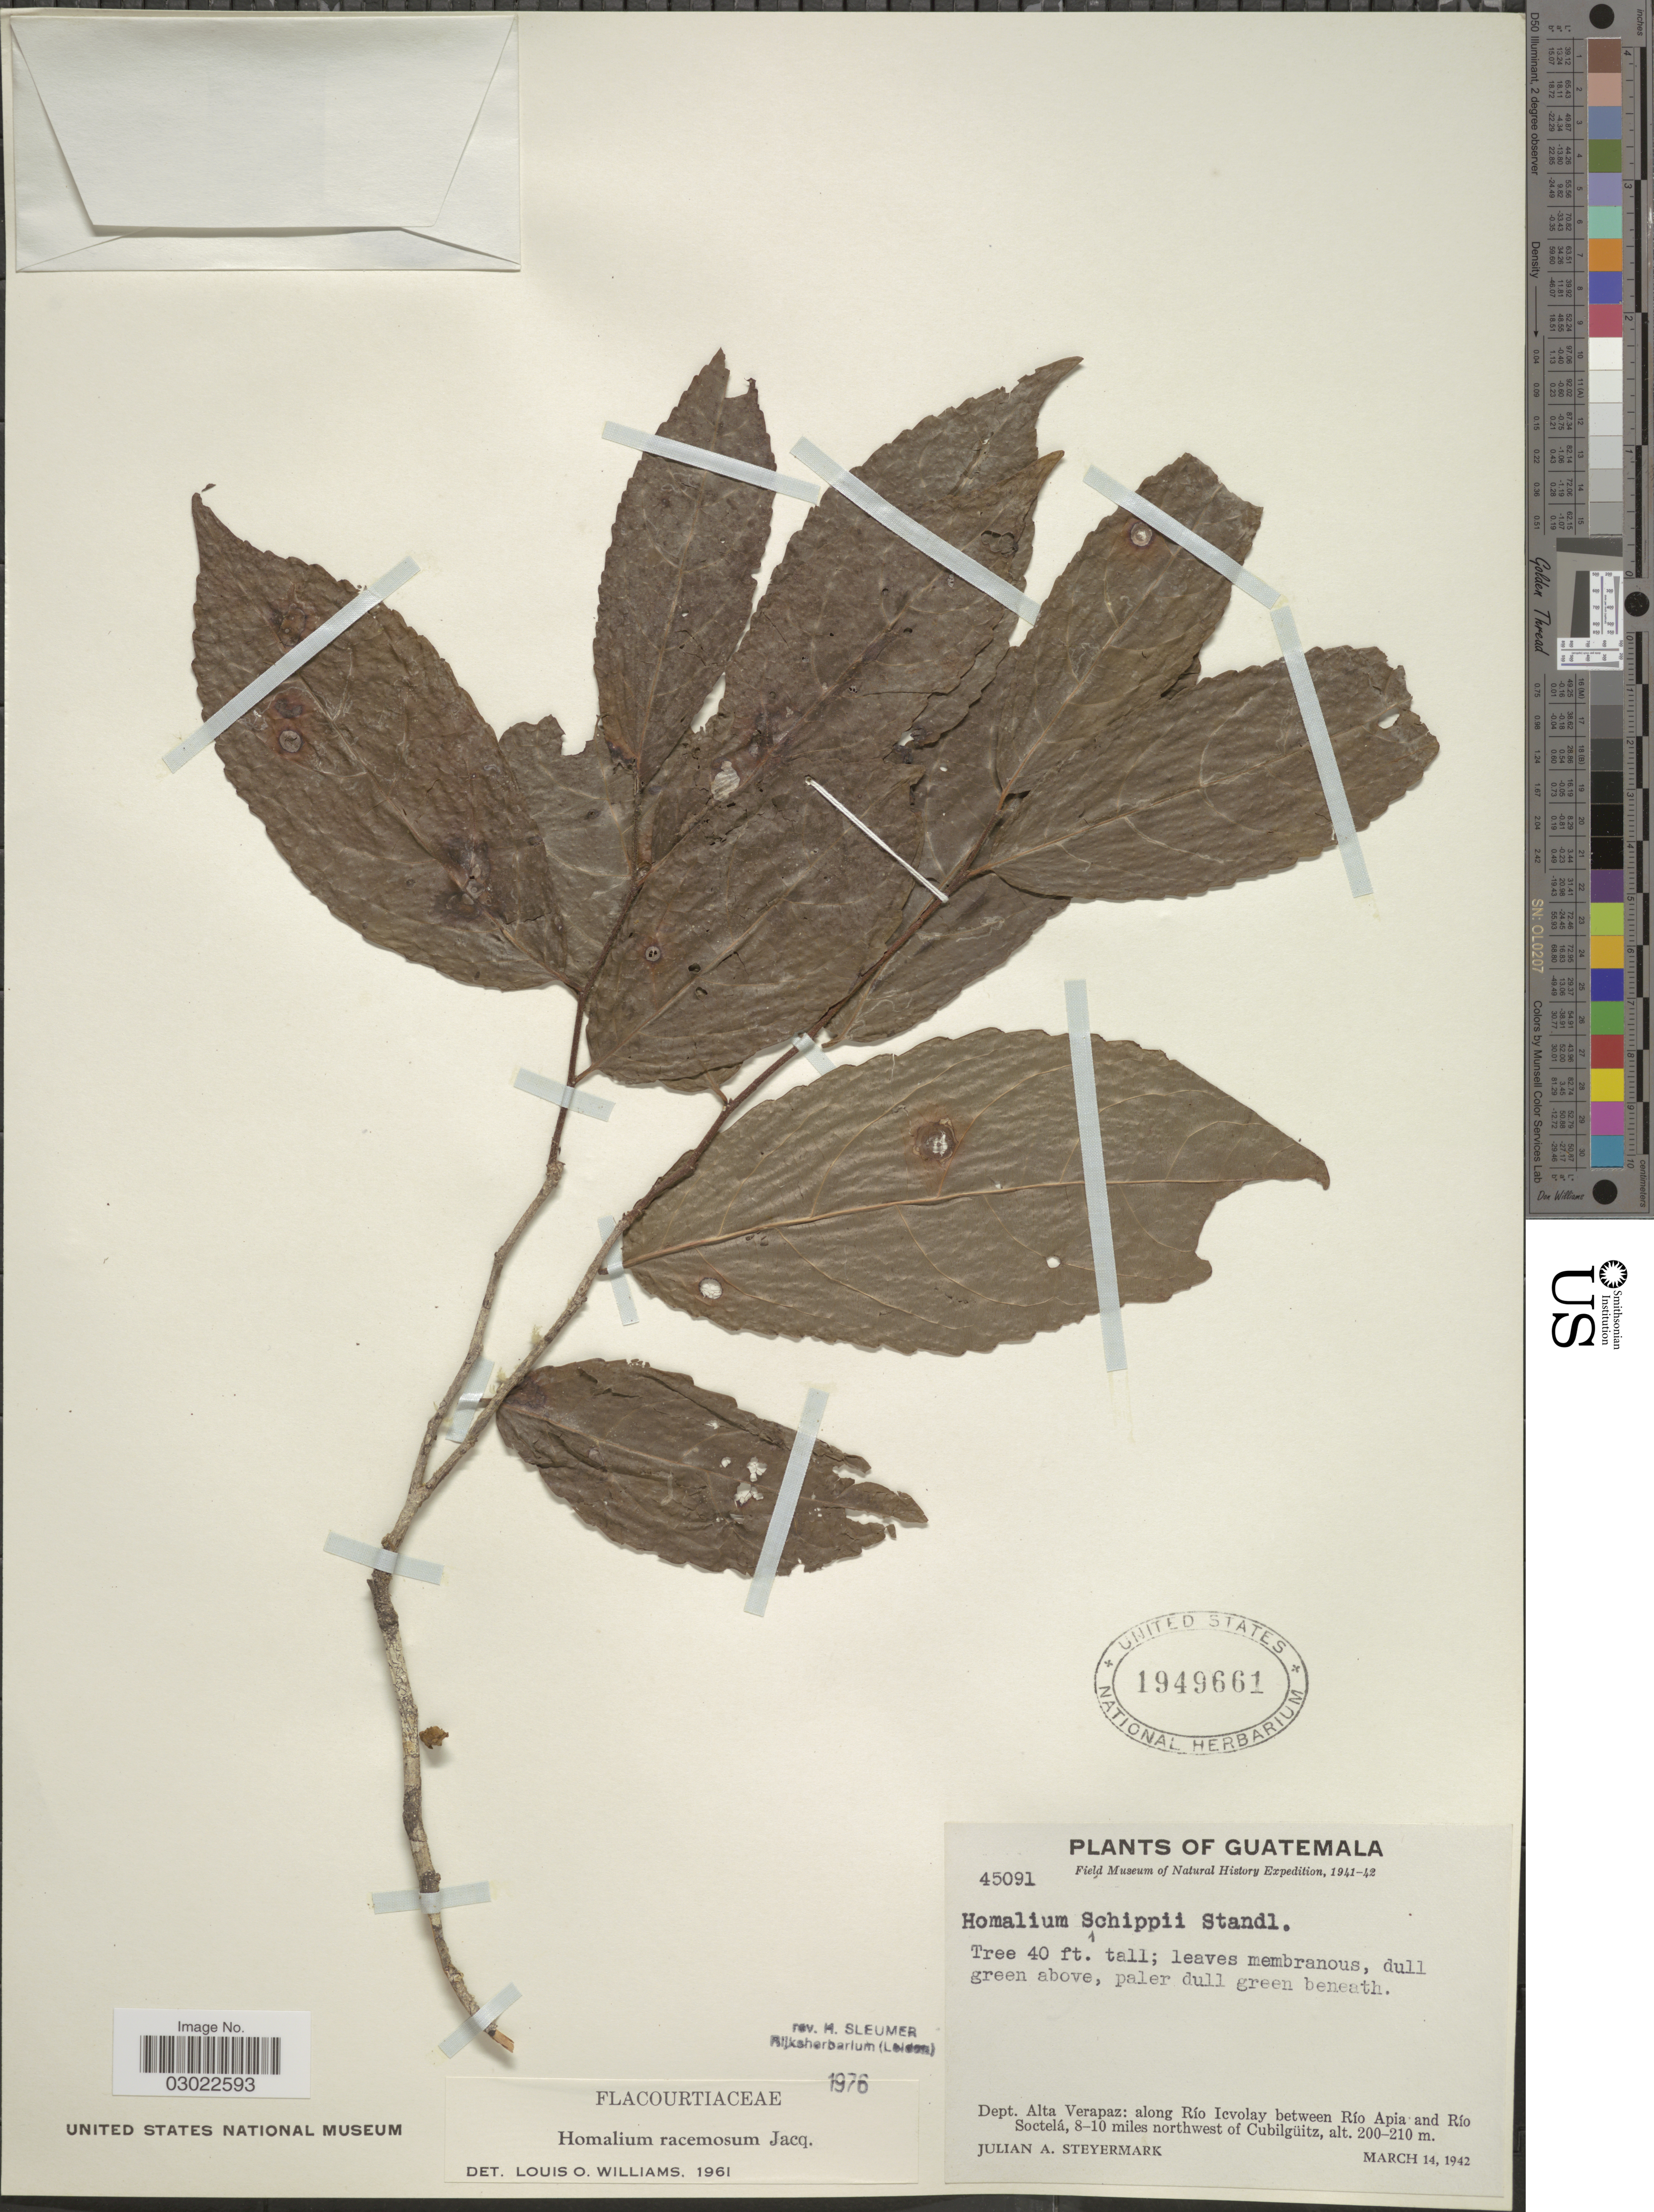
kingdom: Plantae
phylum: Tracheophyta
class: Magnoliopsida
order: Malpighiales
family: Salicaceae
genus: Homalium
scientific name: Homalium racemosum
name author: Jacq.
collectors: J. Steyermark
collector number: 45091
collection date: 1942-03-14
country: Guatemala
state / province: Alta Verapaz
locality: Dept. Alta Verapaz: along Río Icvolay between Río Apia and Río Soctelá. 8-10 miles of Cubilgüitz.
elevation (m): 200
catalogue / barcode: US 1949661